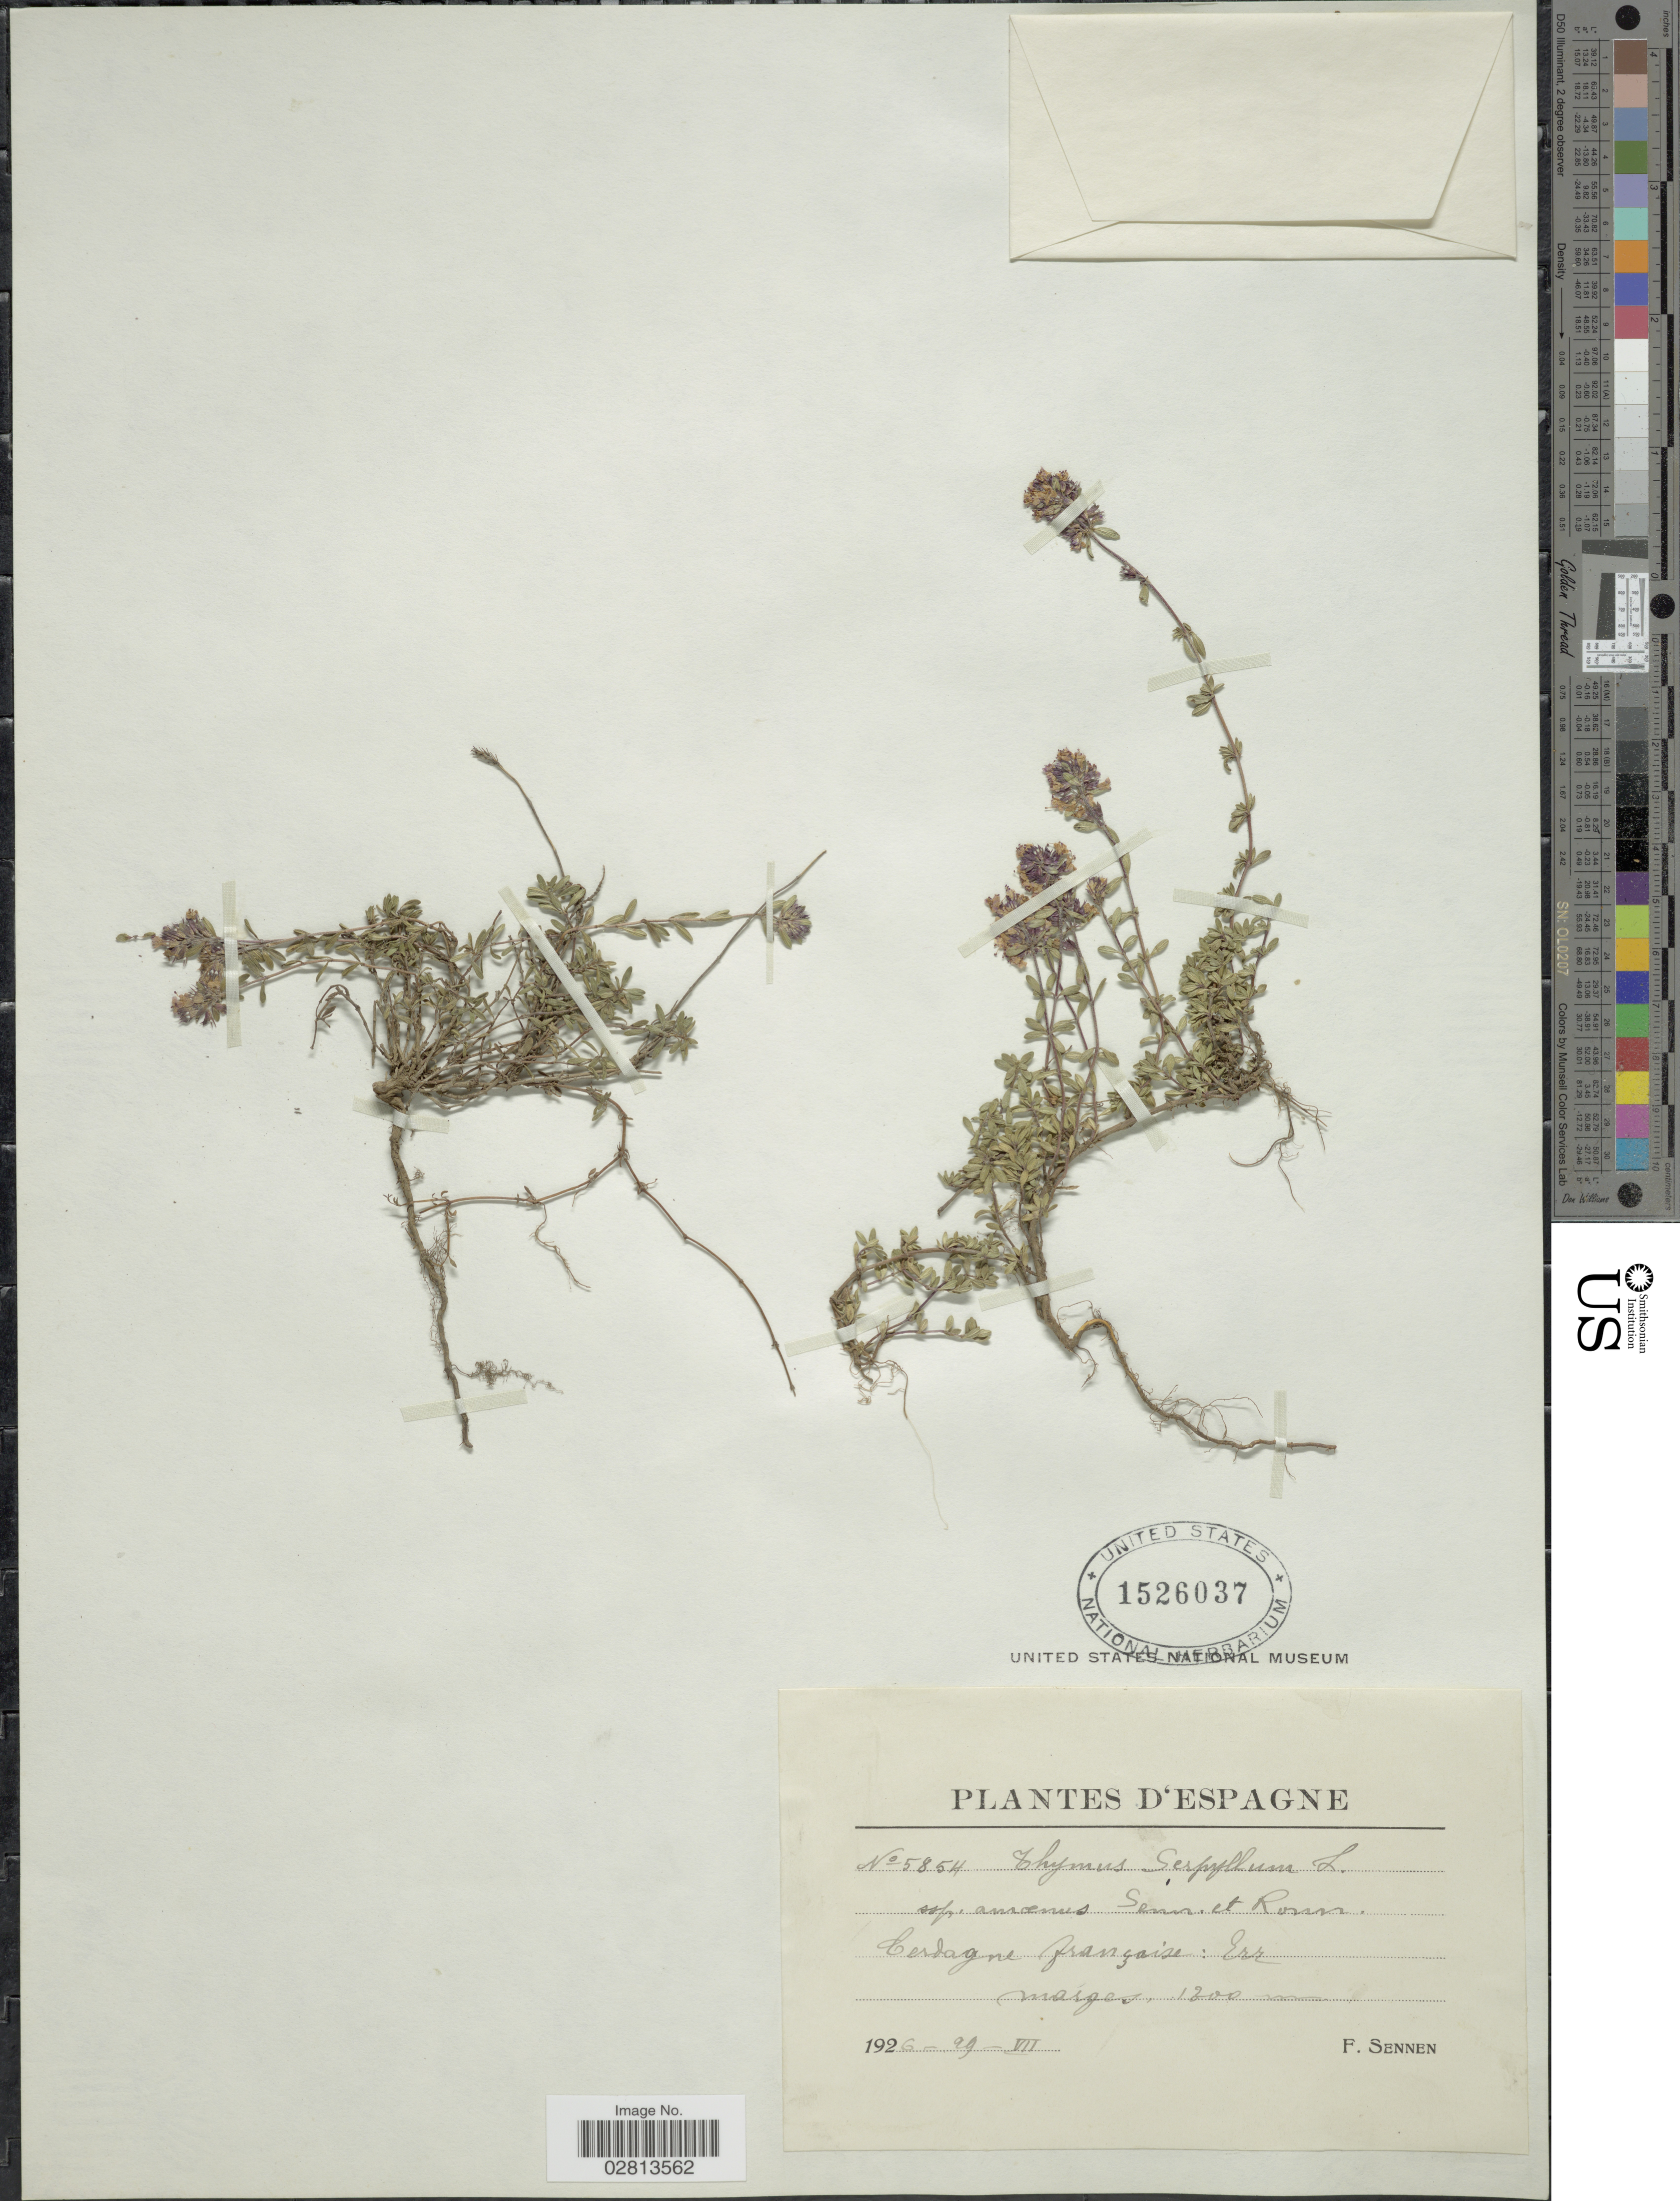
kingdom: Plantae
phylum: Tracheophyta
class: Magnoliopsida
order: Lamiales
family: Lamiaceae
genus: Thymus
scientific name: Thymus serpyllum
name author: L.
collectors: E. Sennen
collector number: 5854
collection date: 1926-07-29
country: Spain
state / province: Islas Baleares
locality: D'Espagne. Cerdagne française: Err, marges.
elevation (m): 1300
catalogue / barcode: US 1526037